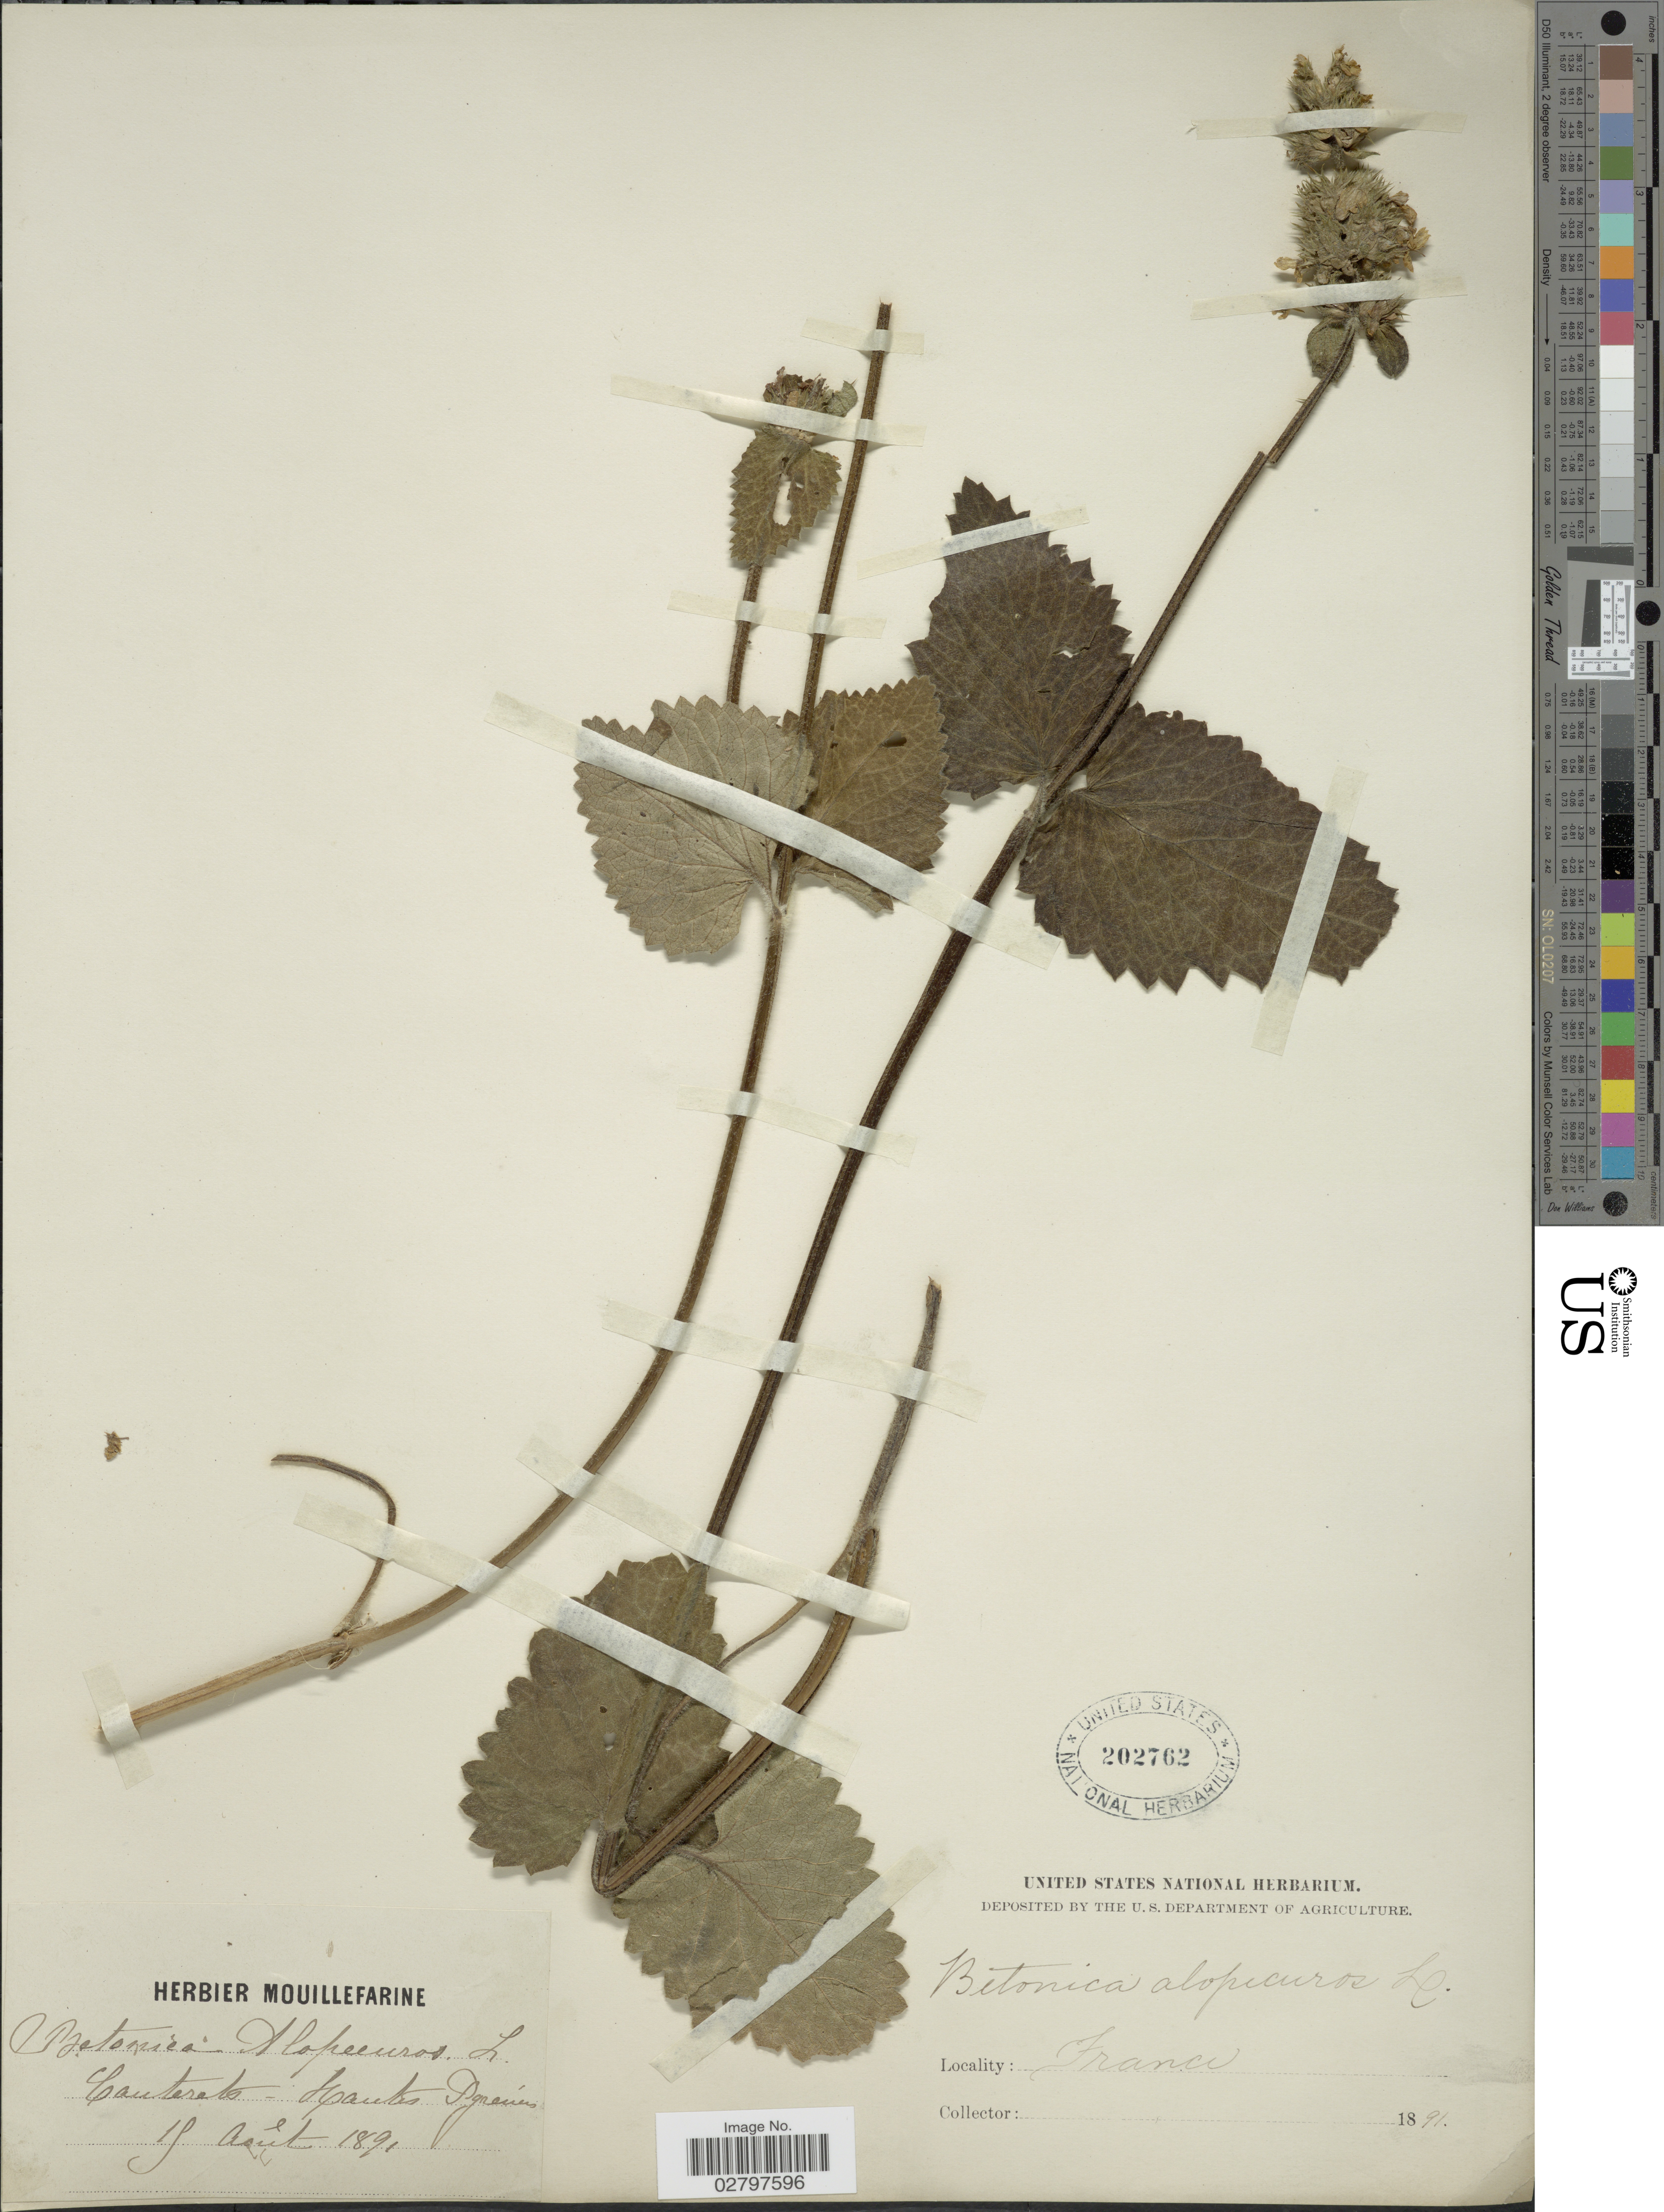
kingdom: Plantae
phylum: Tracheophyta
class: Magnoliopsida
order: Lamiales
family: Lamiaceae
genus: Stachys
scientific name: Stachys alopecuros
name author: (L.) Benth.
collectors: ex herb. Mouillefarine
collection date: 1891-08-15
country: France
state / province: Occitanie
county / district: Hautes-Pyrénées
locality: Cauterets - Hautes Pyrénées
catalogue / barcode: US 202762